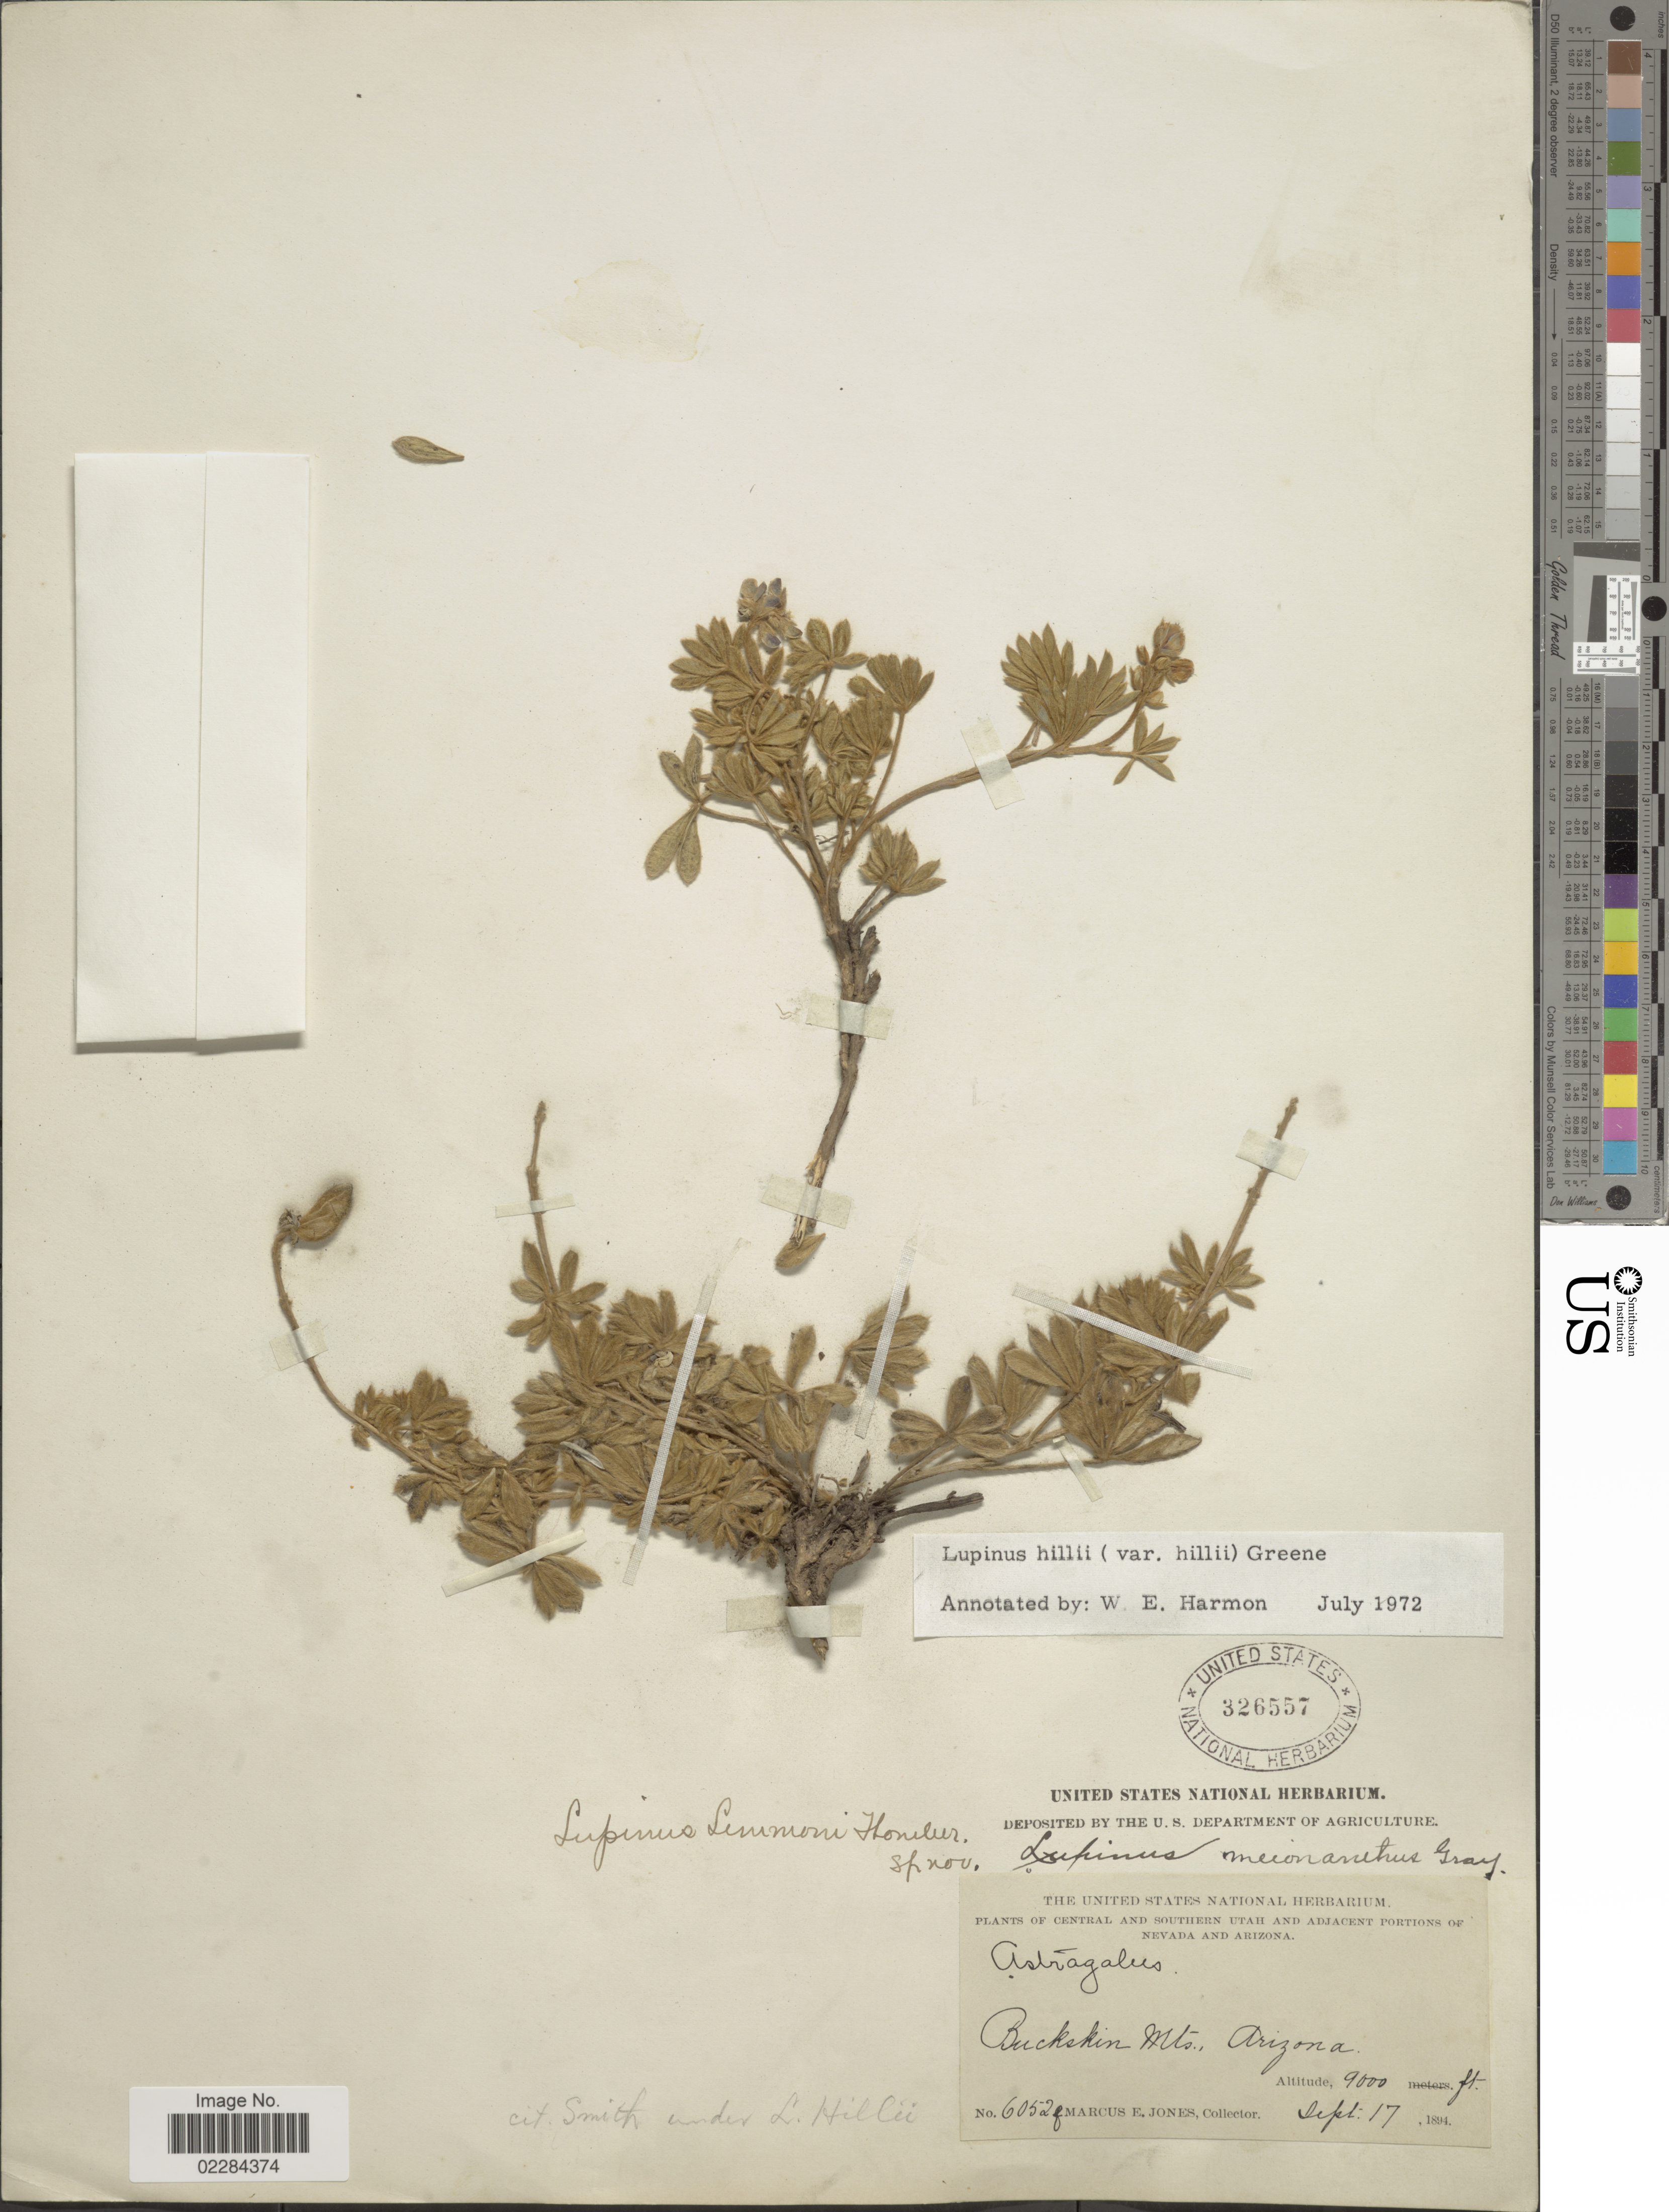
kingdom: Plantae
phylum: Tracheophyta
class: Magnoliopsida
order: Fabales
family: Fabaceae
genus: Lupinus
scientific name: Lupinus hillii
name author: Greene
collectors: M. E. Jones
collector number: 6052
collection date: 1894-09-17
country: United States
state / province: Arizona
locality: Bucksin Mts.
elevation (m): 2743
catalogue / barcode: US 326557